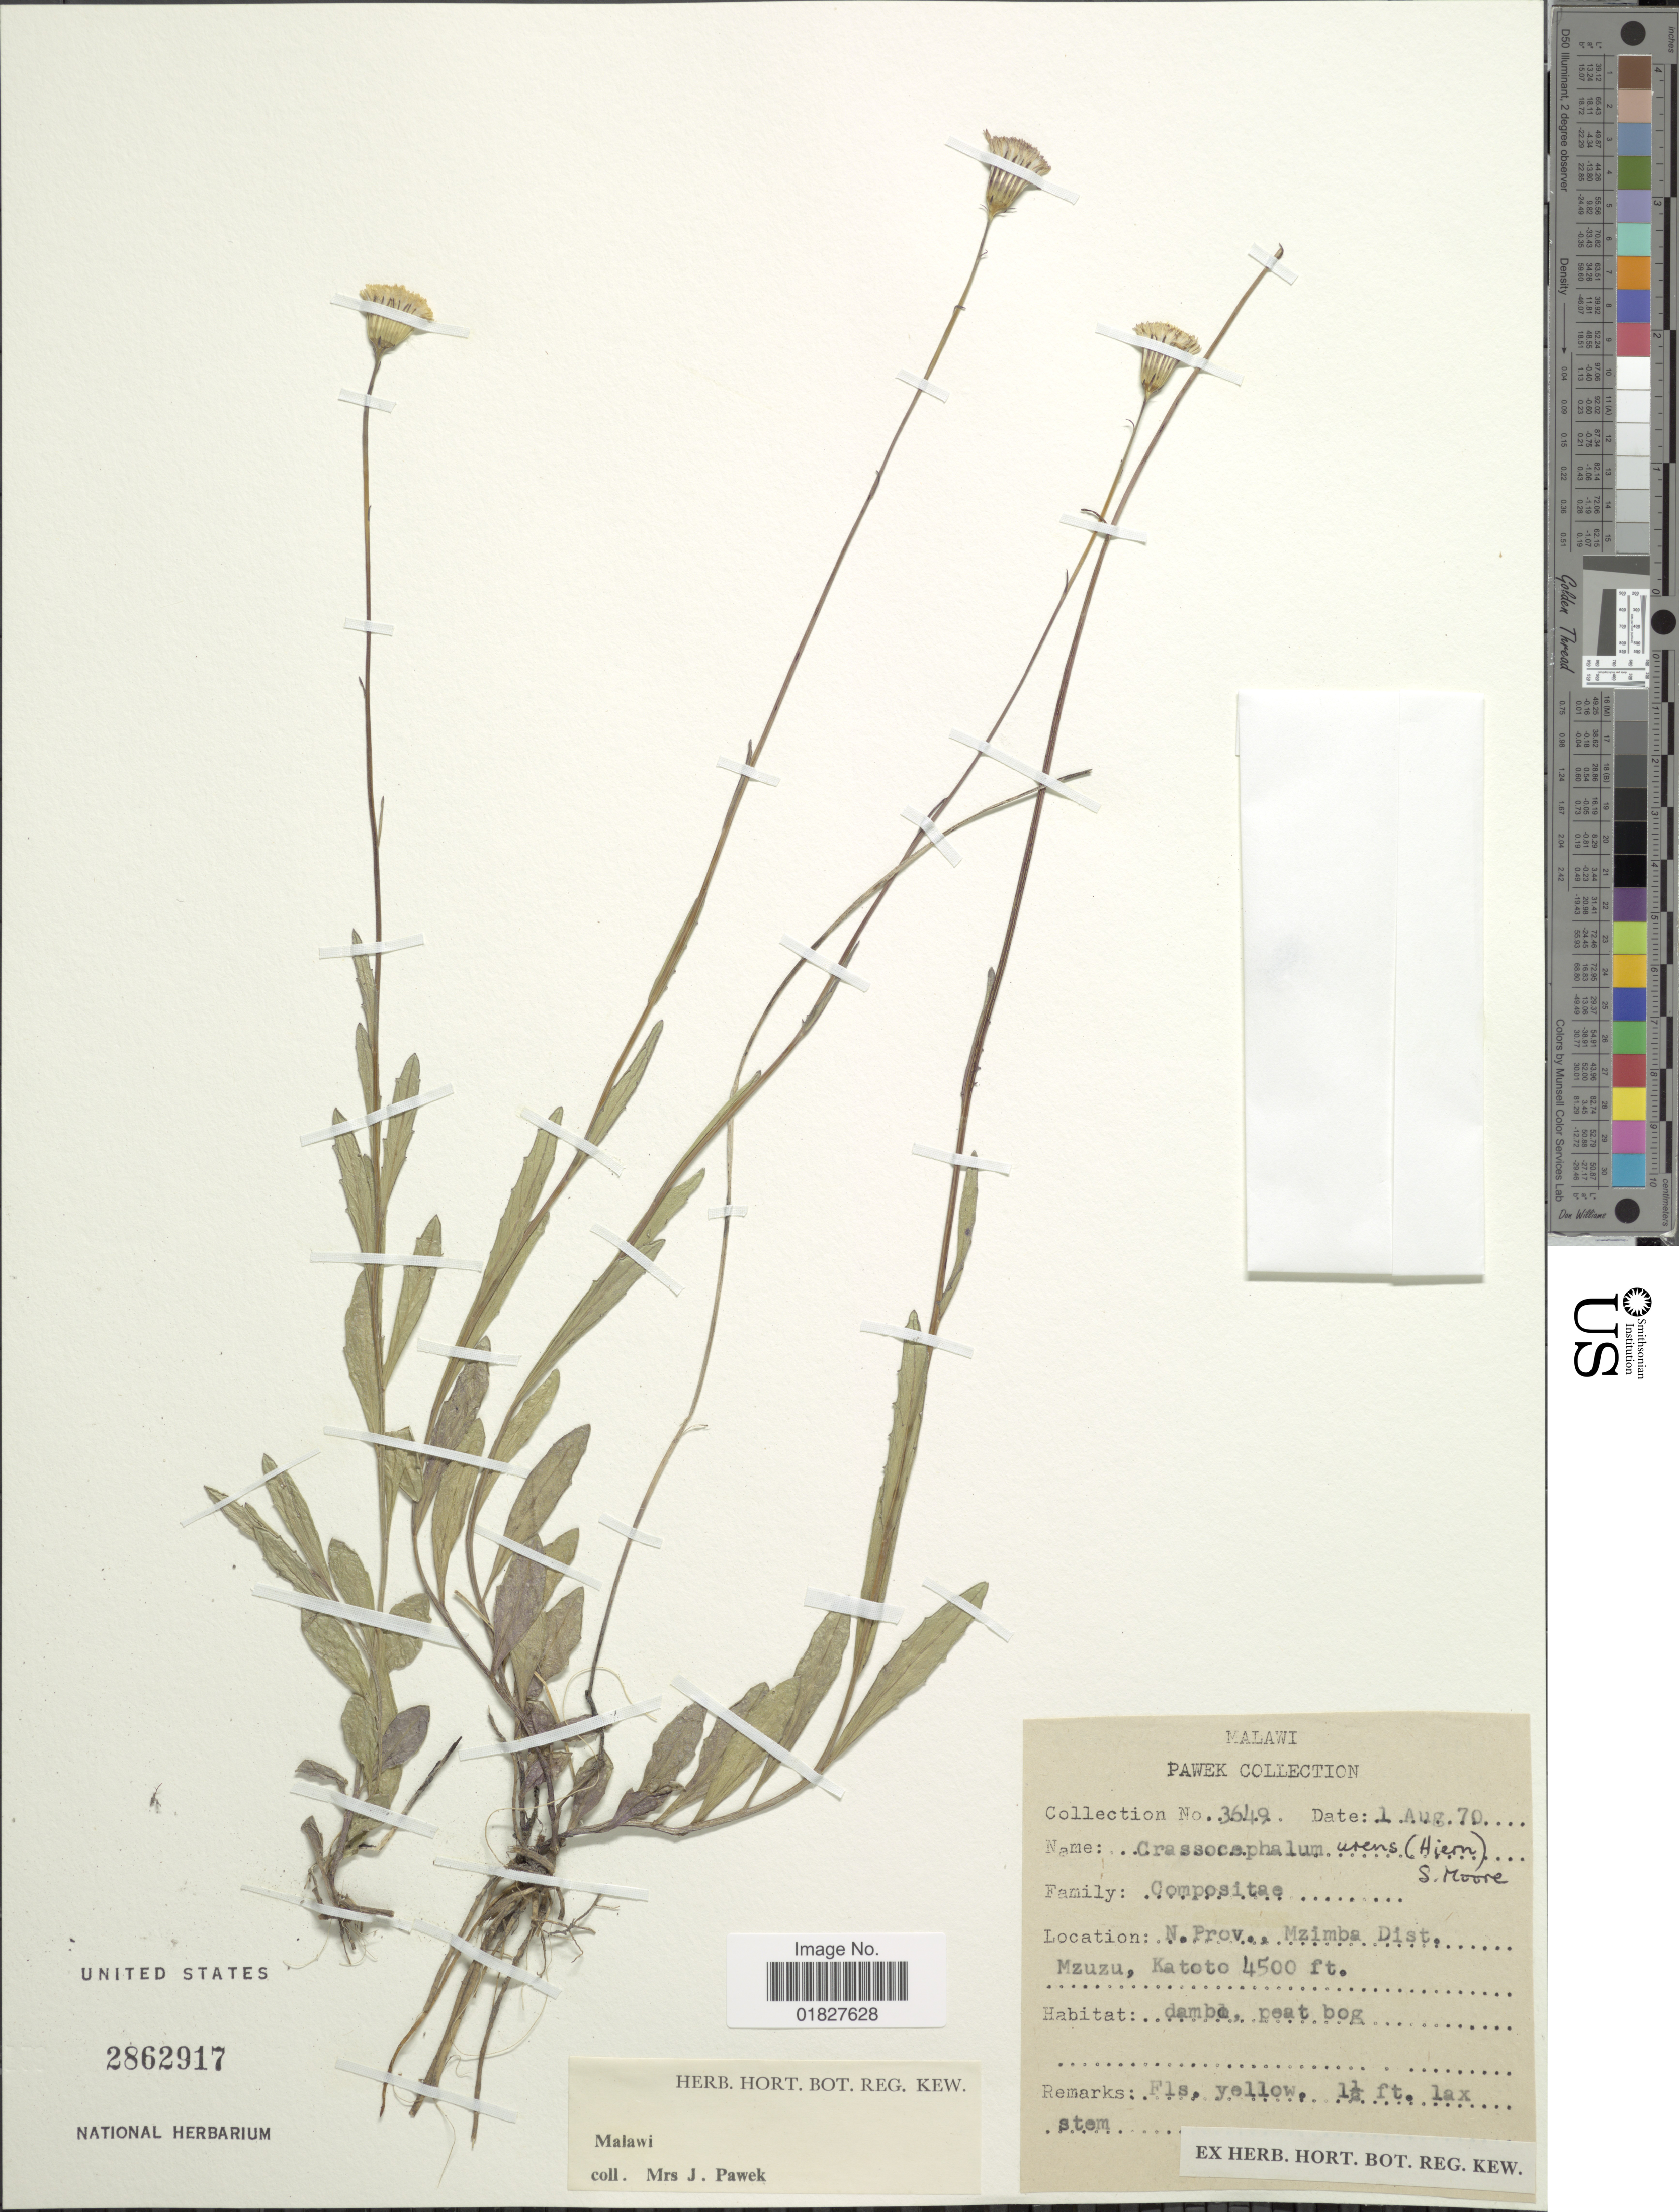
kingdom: Plantae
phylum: Tracheophyta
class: Magnoliopsida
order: Asterales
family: Asteraceae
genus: Crassocephalum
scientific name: Crassocephalum uvens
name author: (Hiern) S. Moore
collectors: -- Pawek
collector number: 3649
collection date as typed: Transcribed d/m/y: 1/8/70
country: Malawi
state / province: Northern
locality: Mzimba Dist., Mzuzu, Katoto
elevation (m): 1372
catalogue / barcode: US 2862917